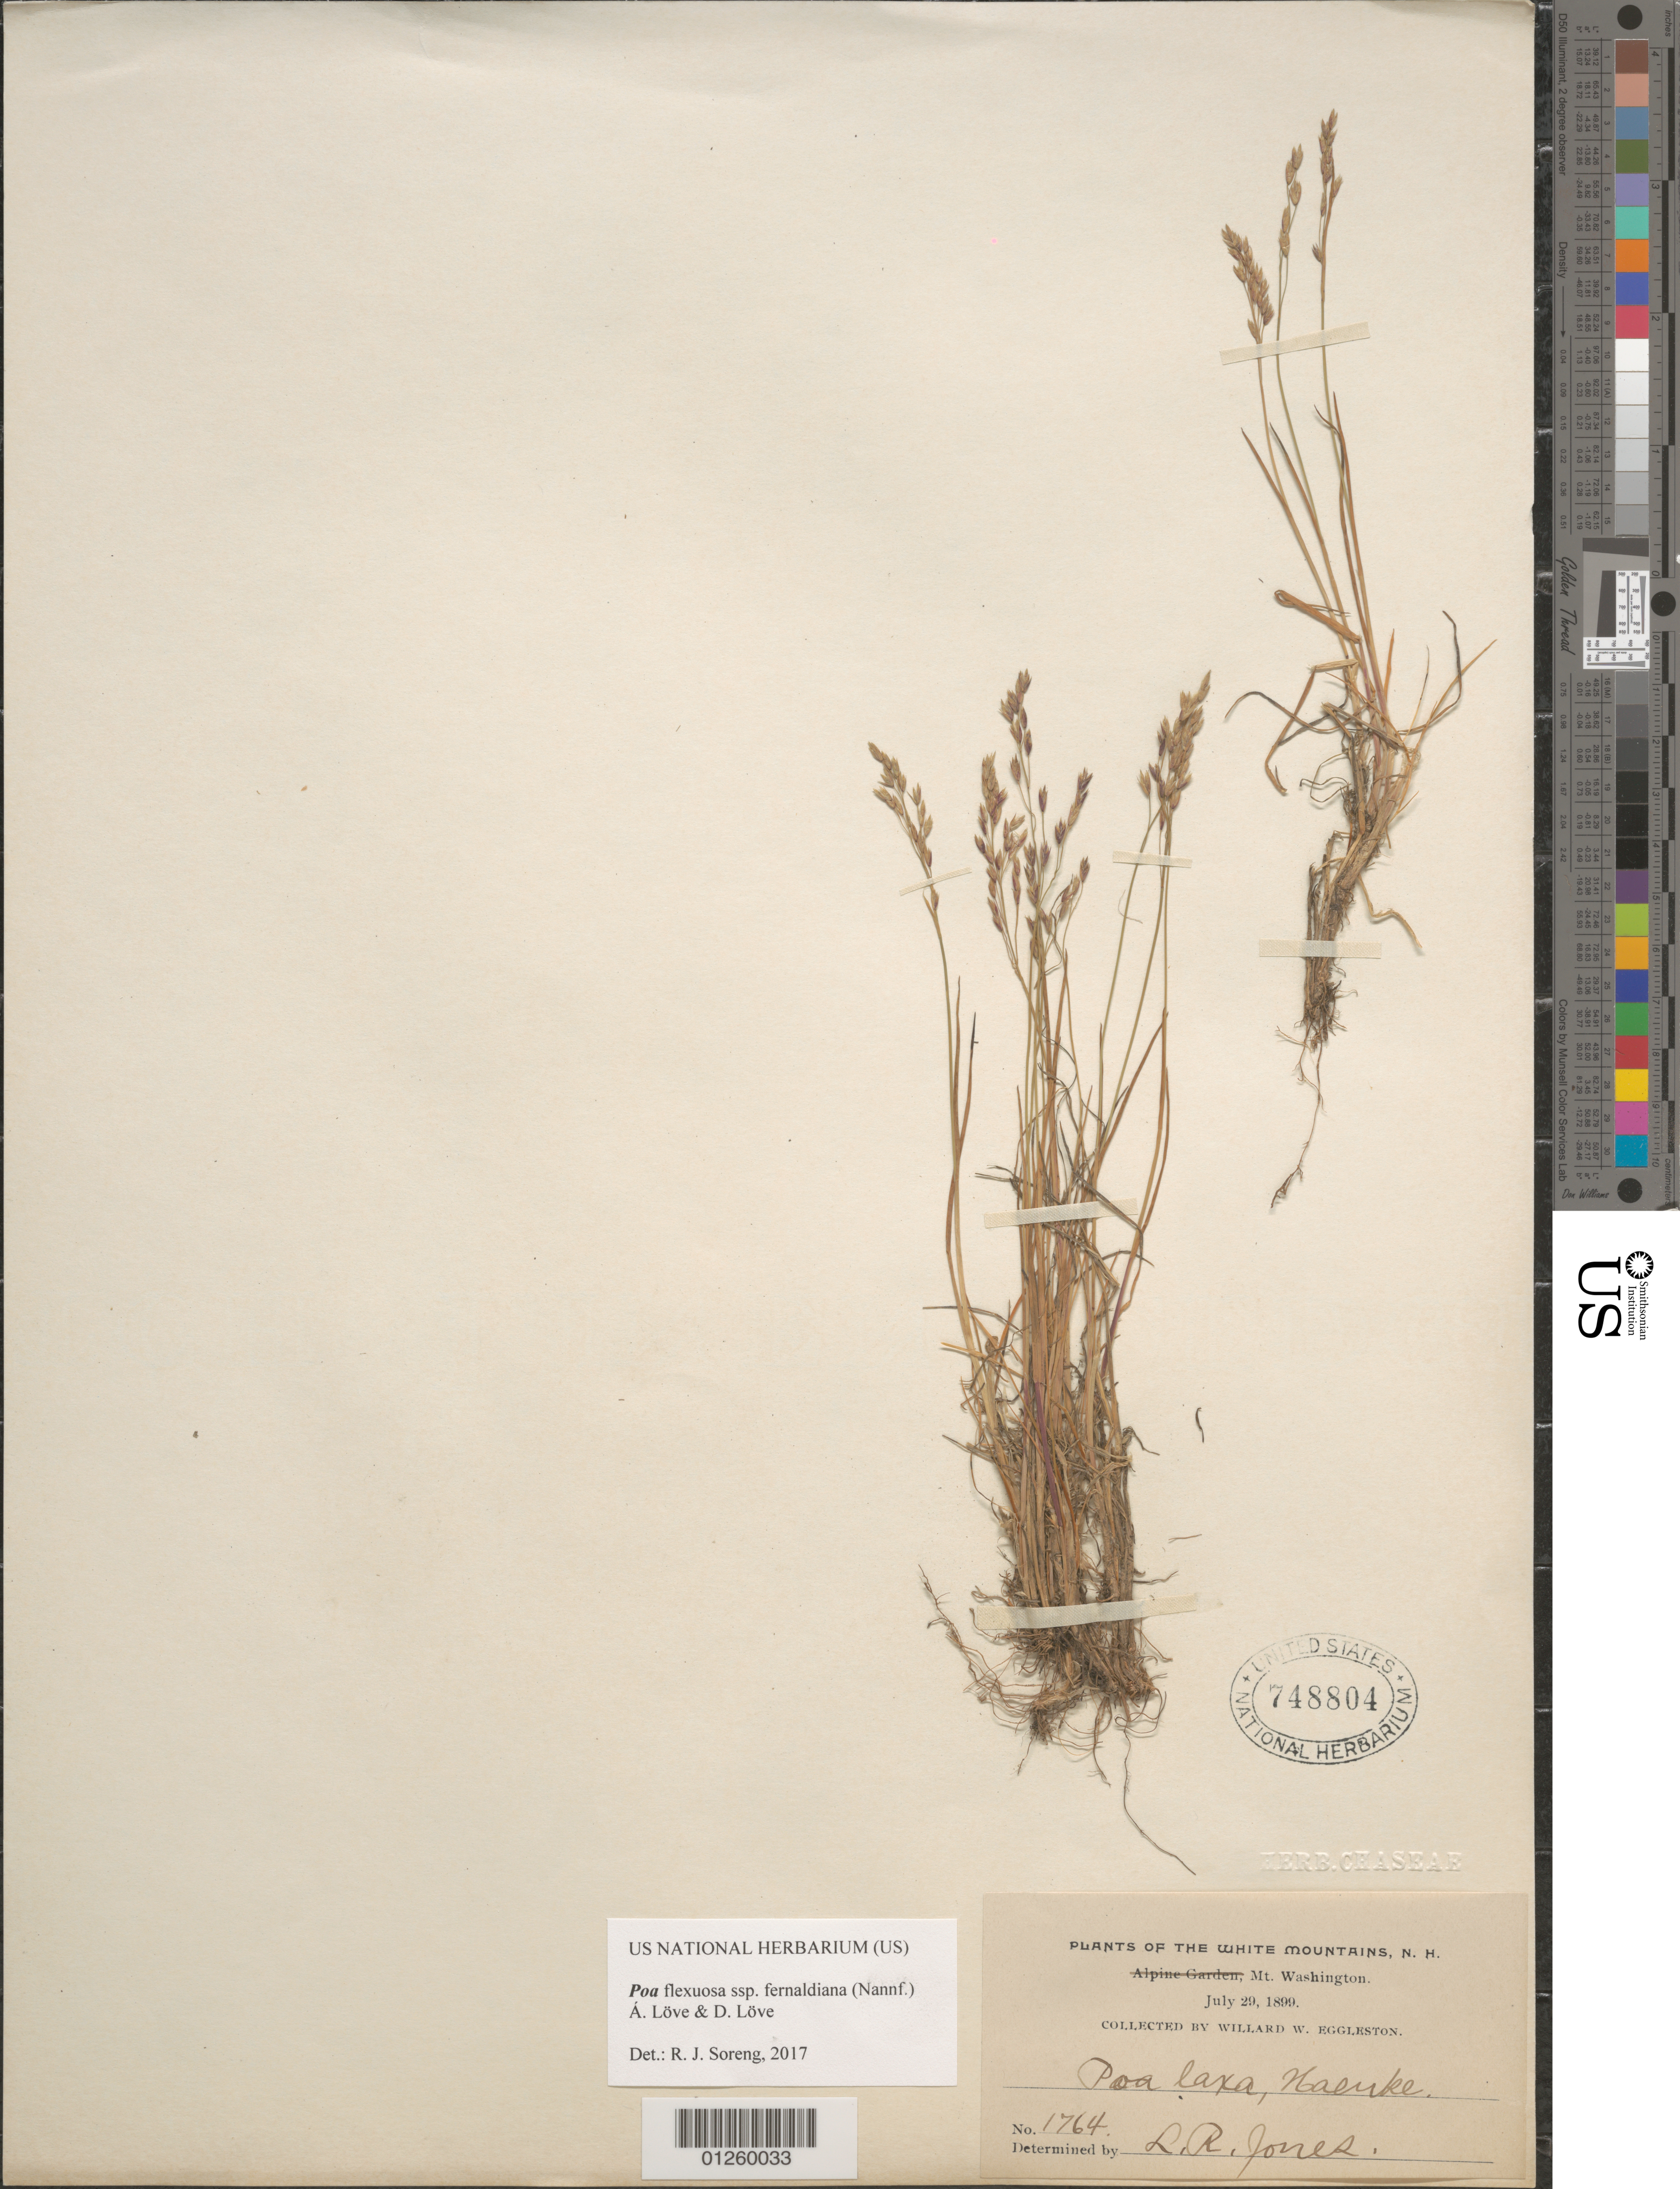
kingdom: Plantae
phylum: Tracheophyta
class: Liliopsida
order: Poales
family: Poaceae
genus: Poa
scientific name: Poa flexuosa Sm. subsp. fernaldiana (Nannf.) Á. Löve & D. Löve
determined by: Soreng, Robert J., Research Associate (BOT), Smithsonian Institution - National Museum of Natural History (UNITED STATES)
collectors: W. W. Eggleston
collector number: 1764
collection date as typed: July 29, 1899.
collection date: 1899-07-29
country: United States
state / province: New Hampshire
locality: Mt. Washington.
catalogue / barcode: US 748804